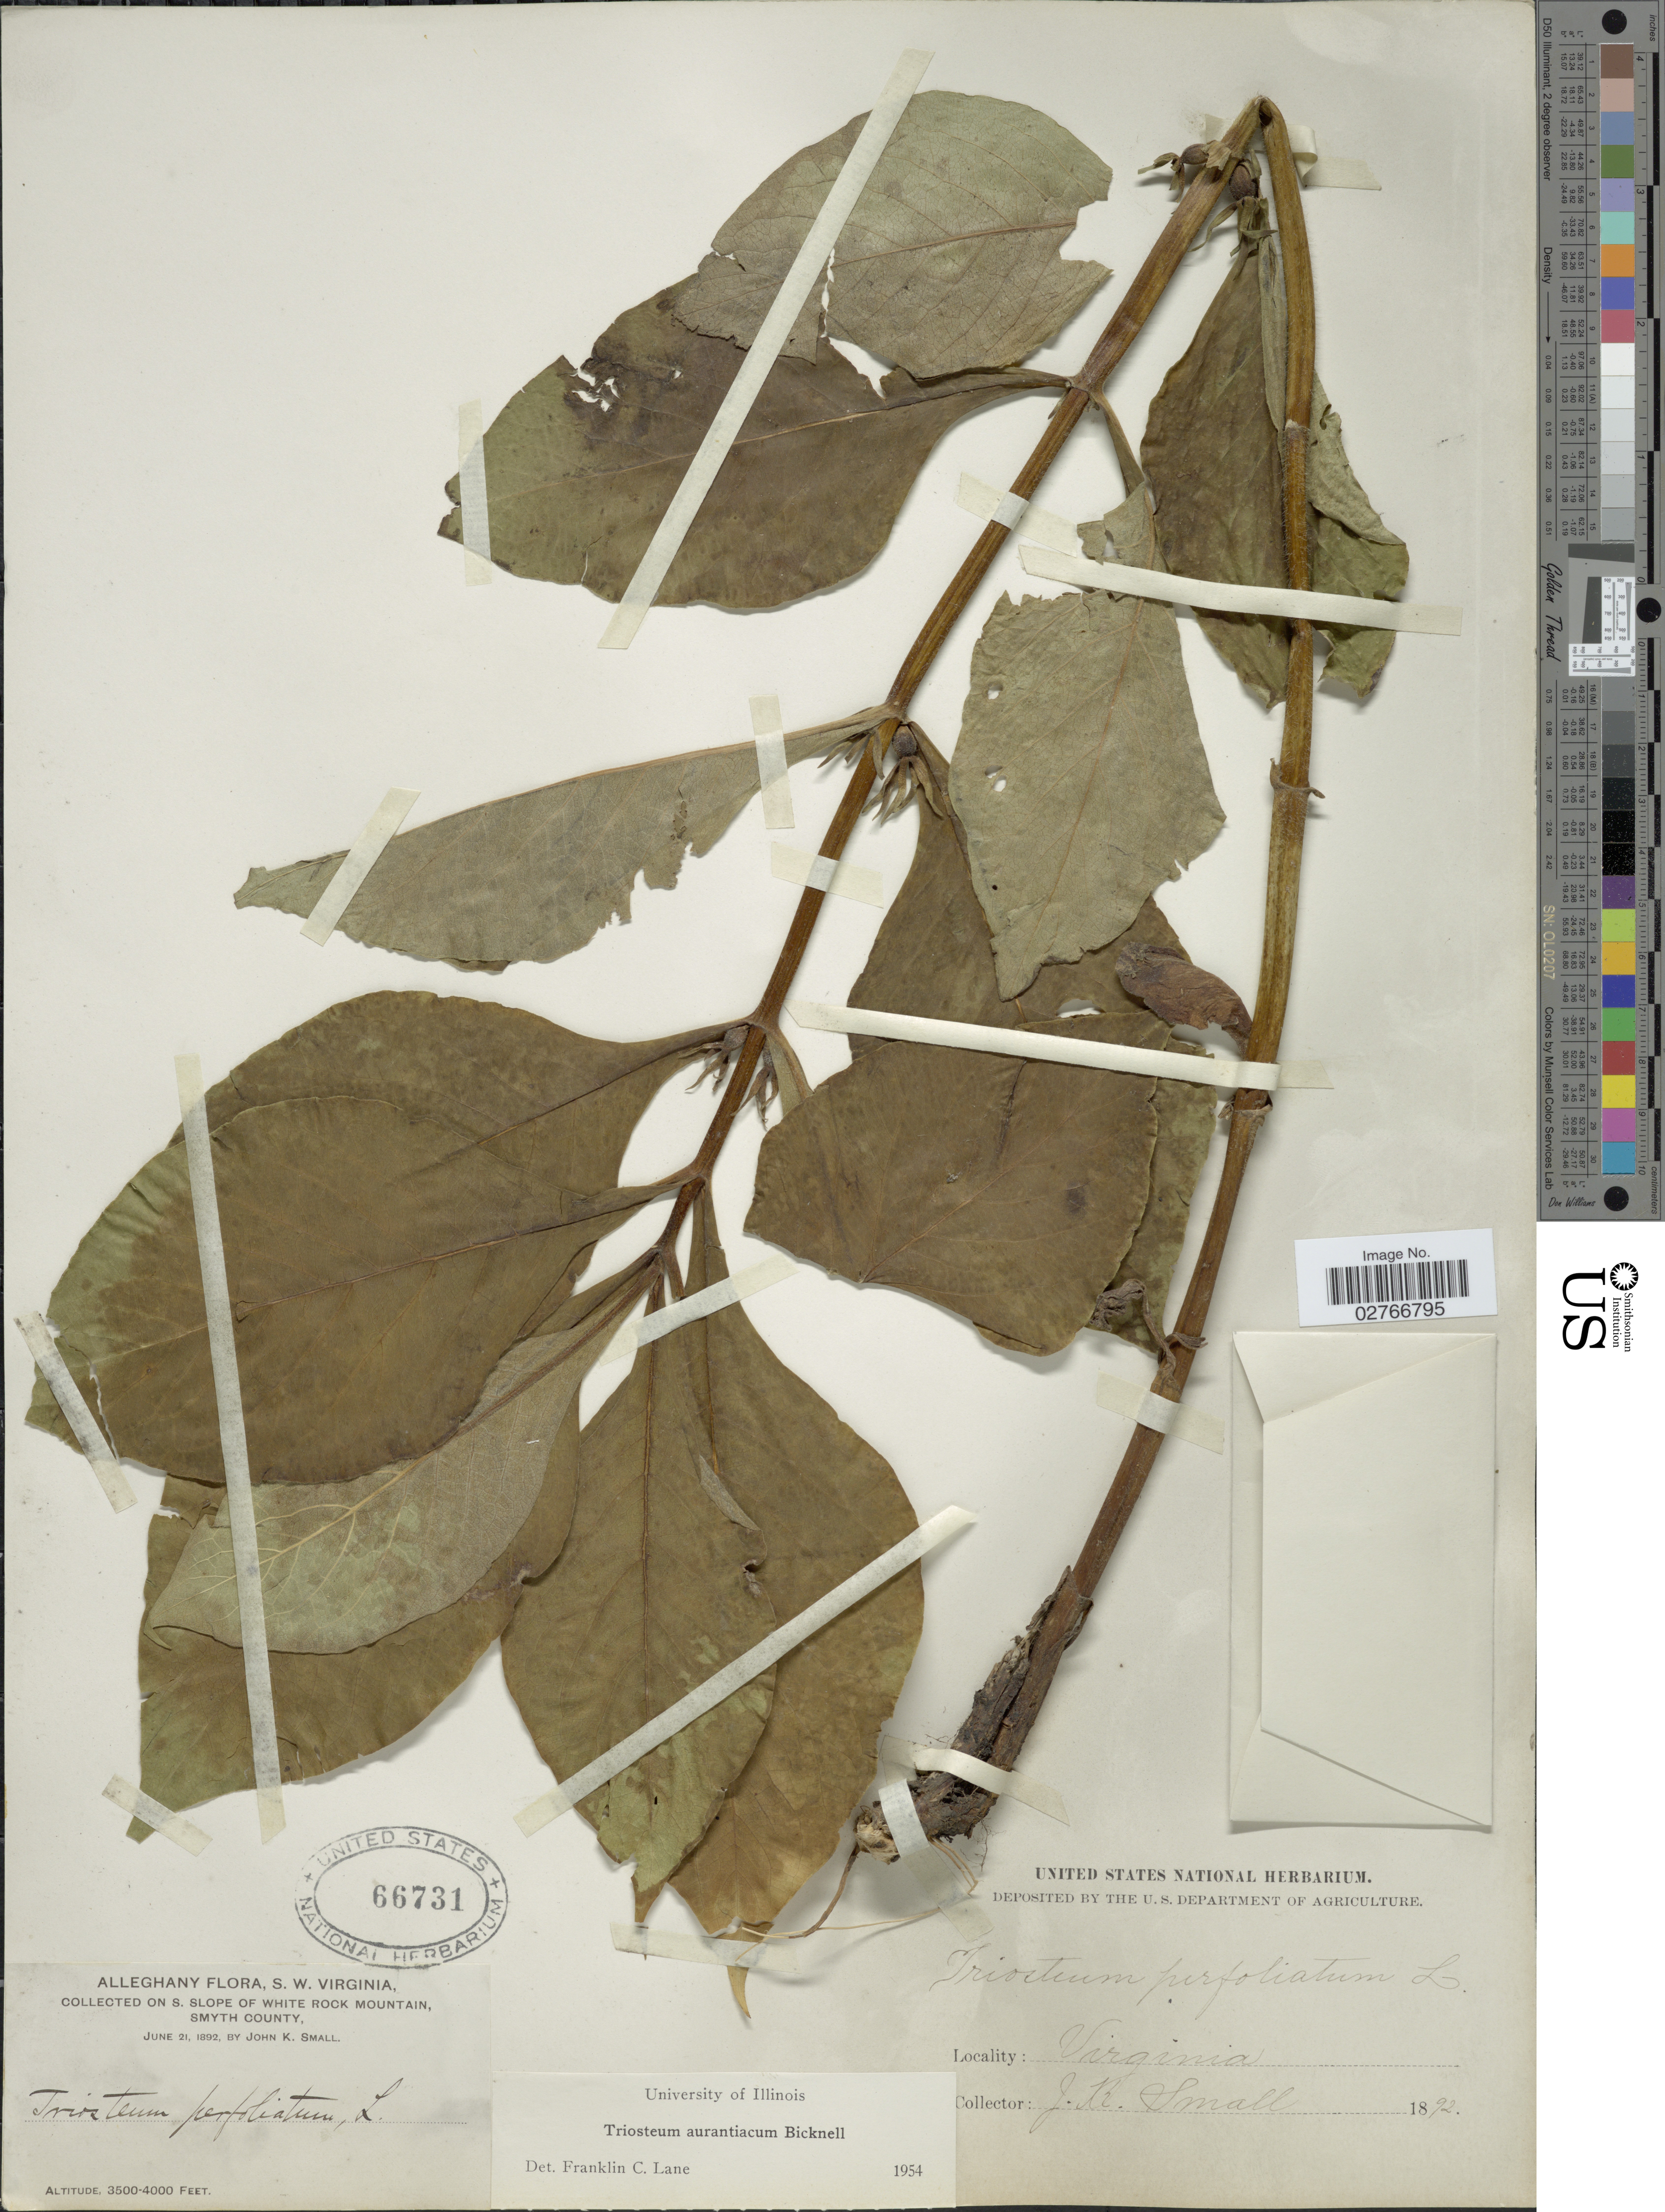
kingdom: Plantae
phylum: Tracheophyta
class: Magnoliopsida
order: Dipsacales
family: Caprifoliaceae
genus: Triosteum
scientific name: Triosteum aurantiacum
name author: E.P. Bicknell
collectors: J. K. Small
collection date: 1892-06-21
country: United States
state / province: Virginia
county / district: Smyth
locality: Alleghany, S.W. Virginia. S. slope of White Rock Mountain.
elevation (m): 1067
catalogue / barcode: US 66731